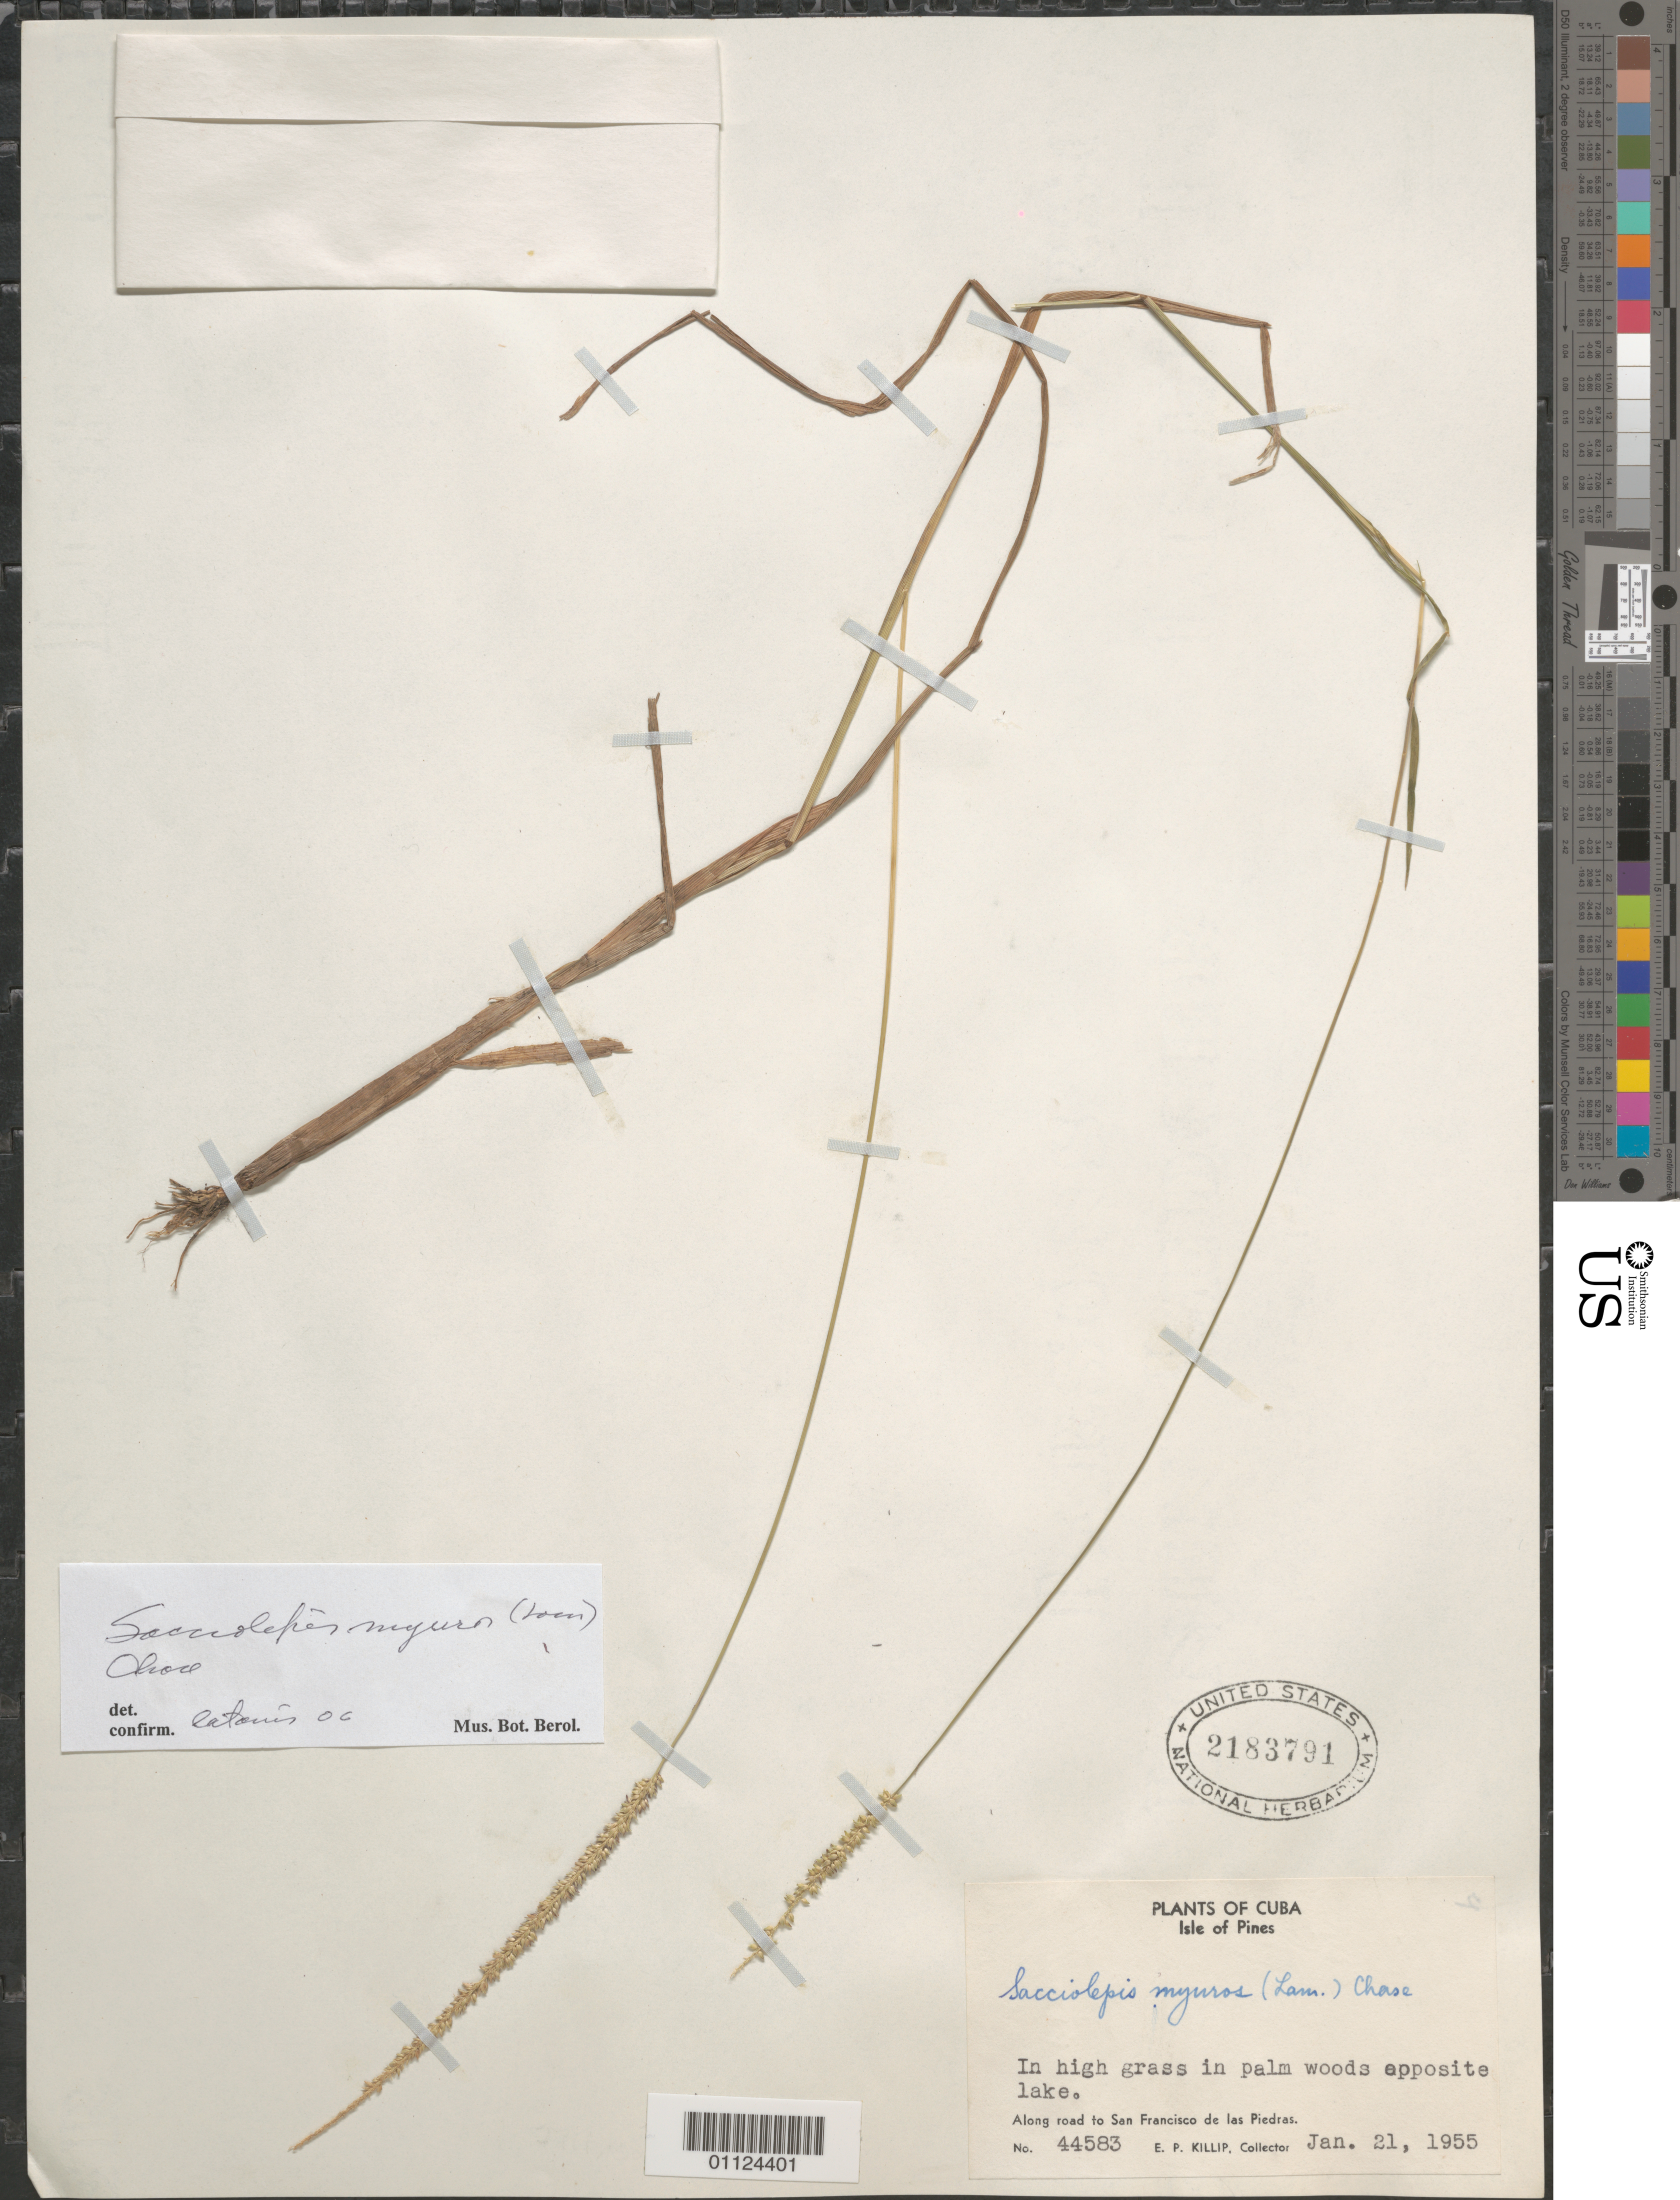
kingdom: Plantae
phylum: Tracheophyta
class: Liliopsida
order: Poales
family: Poaceae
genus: Sacciolepis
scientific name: Sacciolepis myuros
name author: (Lam.) Chase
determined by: Catasús Guerra, L. J.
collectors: E. P. Killip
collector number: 44583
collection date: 1955-01-21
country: Cuba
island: Isla de La Juventud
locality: San Francisco de las Piedras.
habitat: In high grass in palm woods opposite lake.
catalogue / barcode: US 2183791